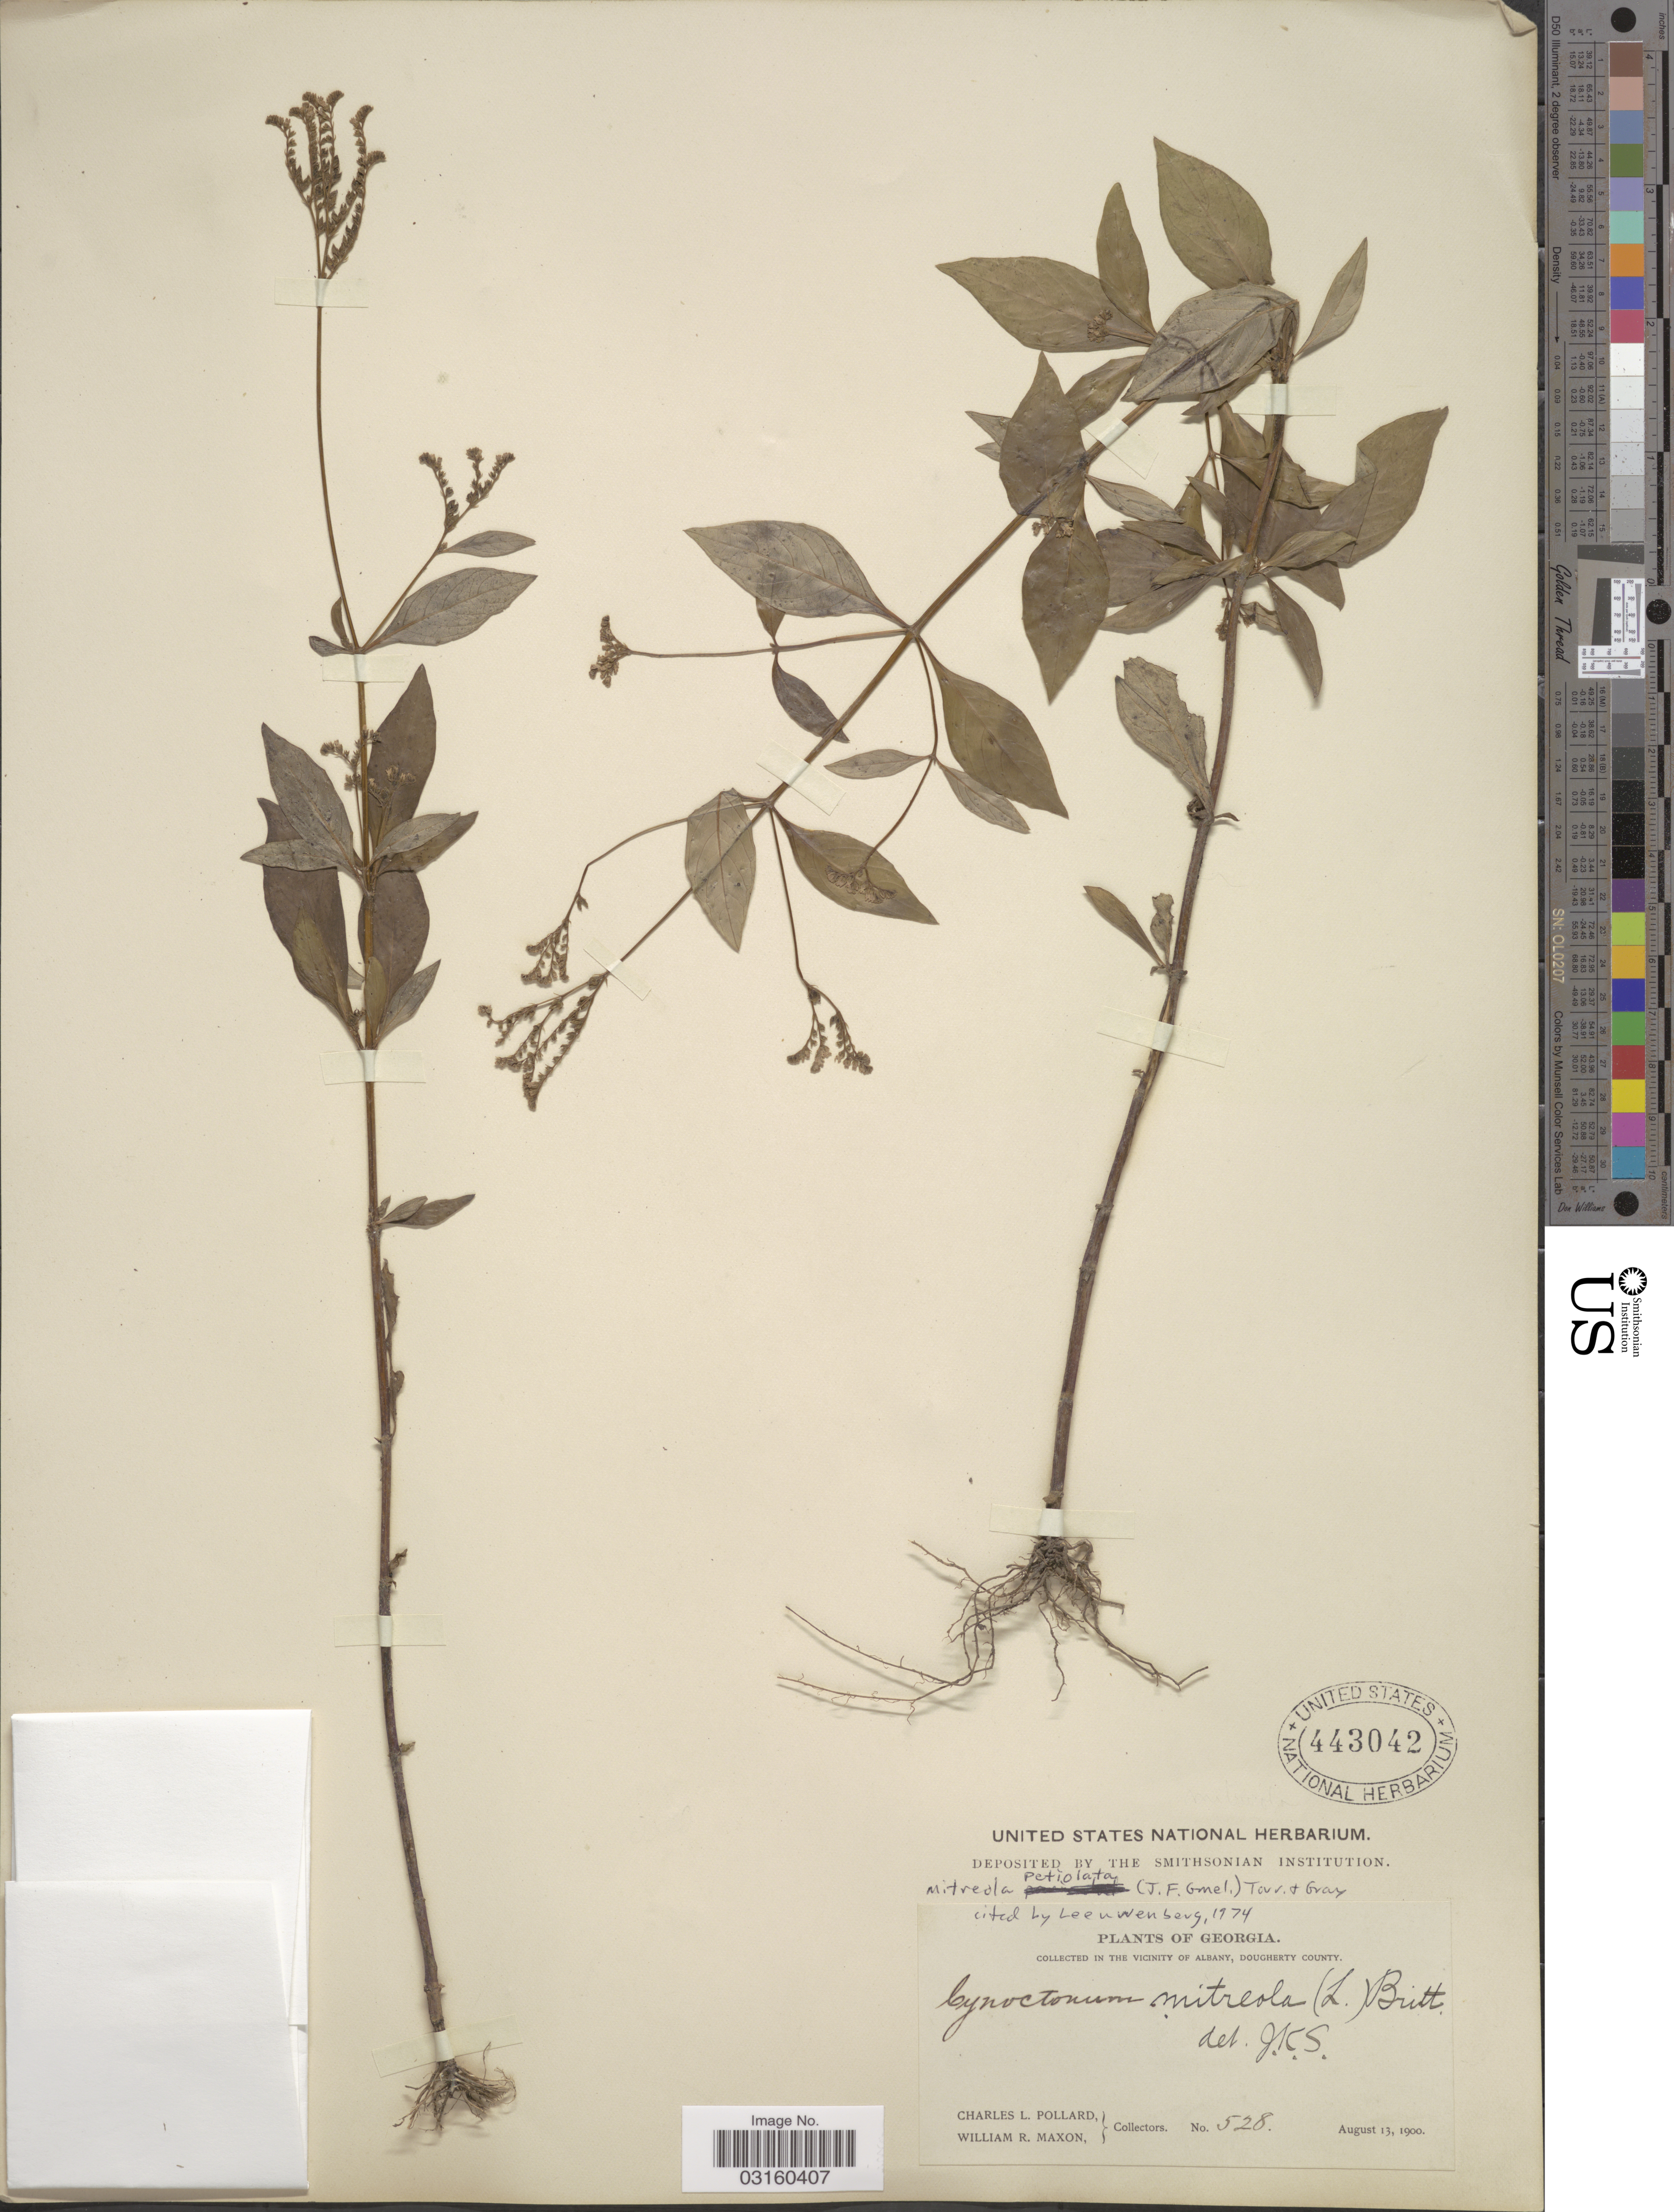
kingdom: Plantae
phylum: Tracheophyta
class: Magnoliopsida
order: Gentianales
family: Loganiaceae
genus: Mitreola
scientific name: Mitreola petiolata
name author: (J.F. Gmel.) Torr. & A. Gray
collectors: C. L. Pollard & W. R. Maxon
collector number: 528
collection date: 1900-08-13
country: United States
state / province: Georgia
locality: In The Vicinity of Albany, Dougherty County.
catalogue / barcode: US 443042